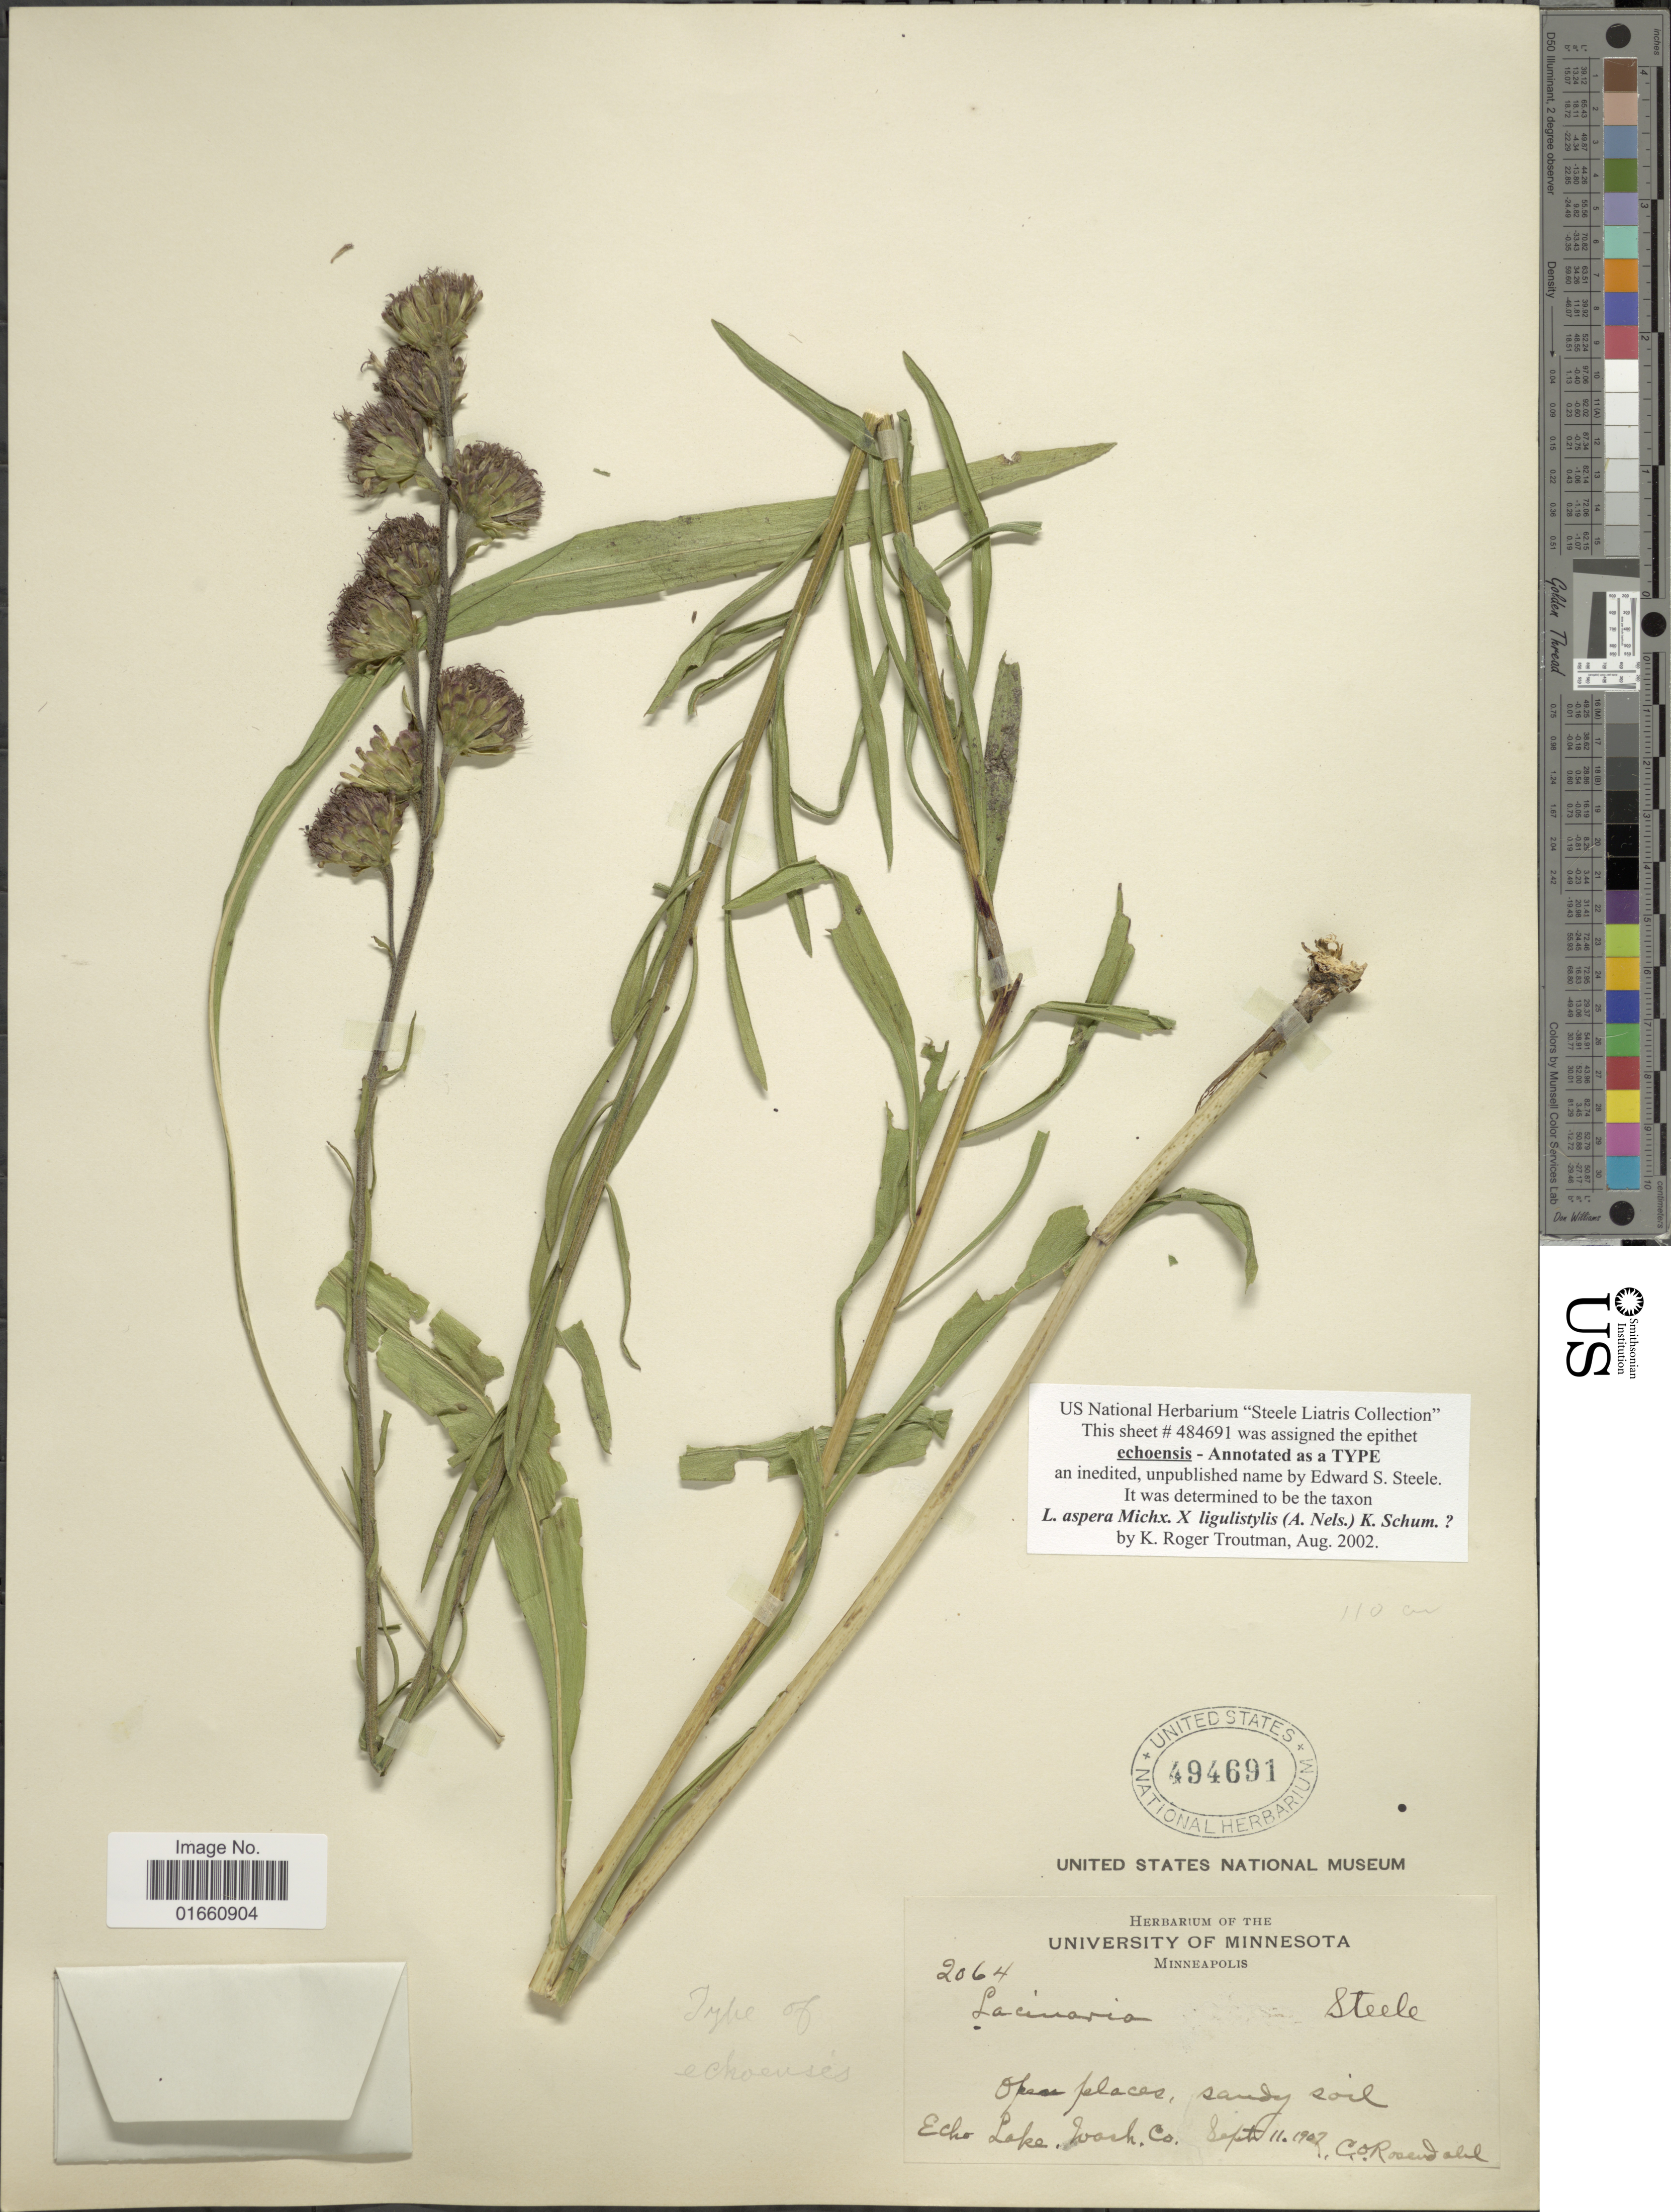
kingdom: Plantae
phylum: Tracheophyta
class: Magnoliopsida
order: Asterales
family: Asteraceae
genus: Liatris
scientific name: Liatris aspera x L. ligulistylus (A. Nelson) K. Schum.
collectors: C. O. Rosendahl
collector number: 2064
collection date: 1907-09-11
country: United States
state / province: Minnesota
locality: Echo Lake, Iwash Co. Minneapolis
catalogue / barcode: US 494691